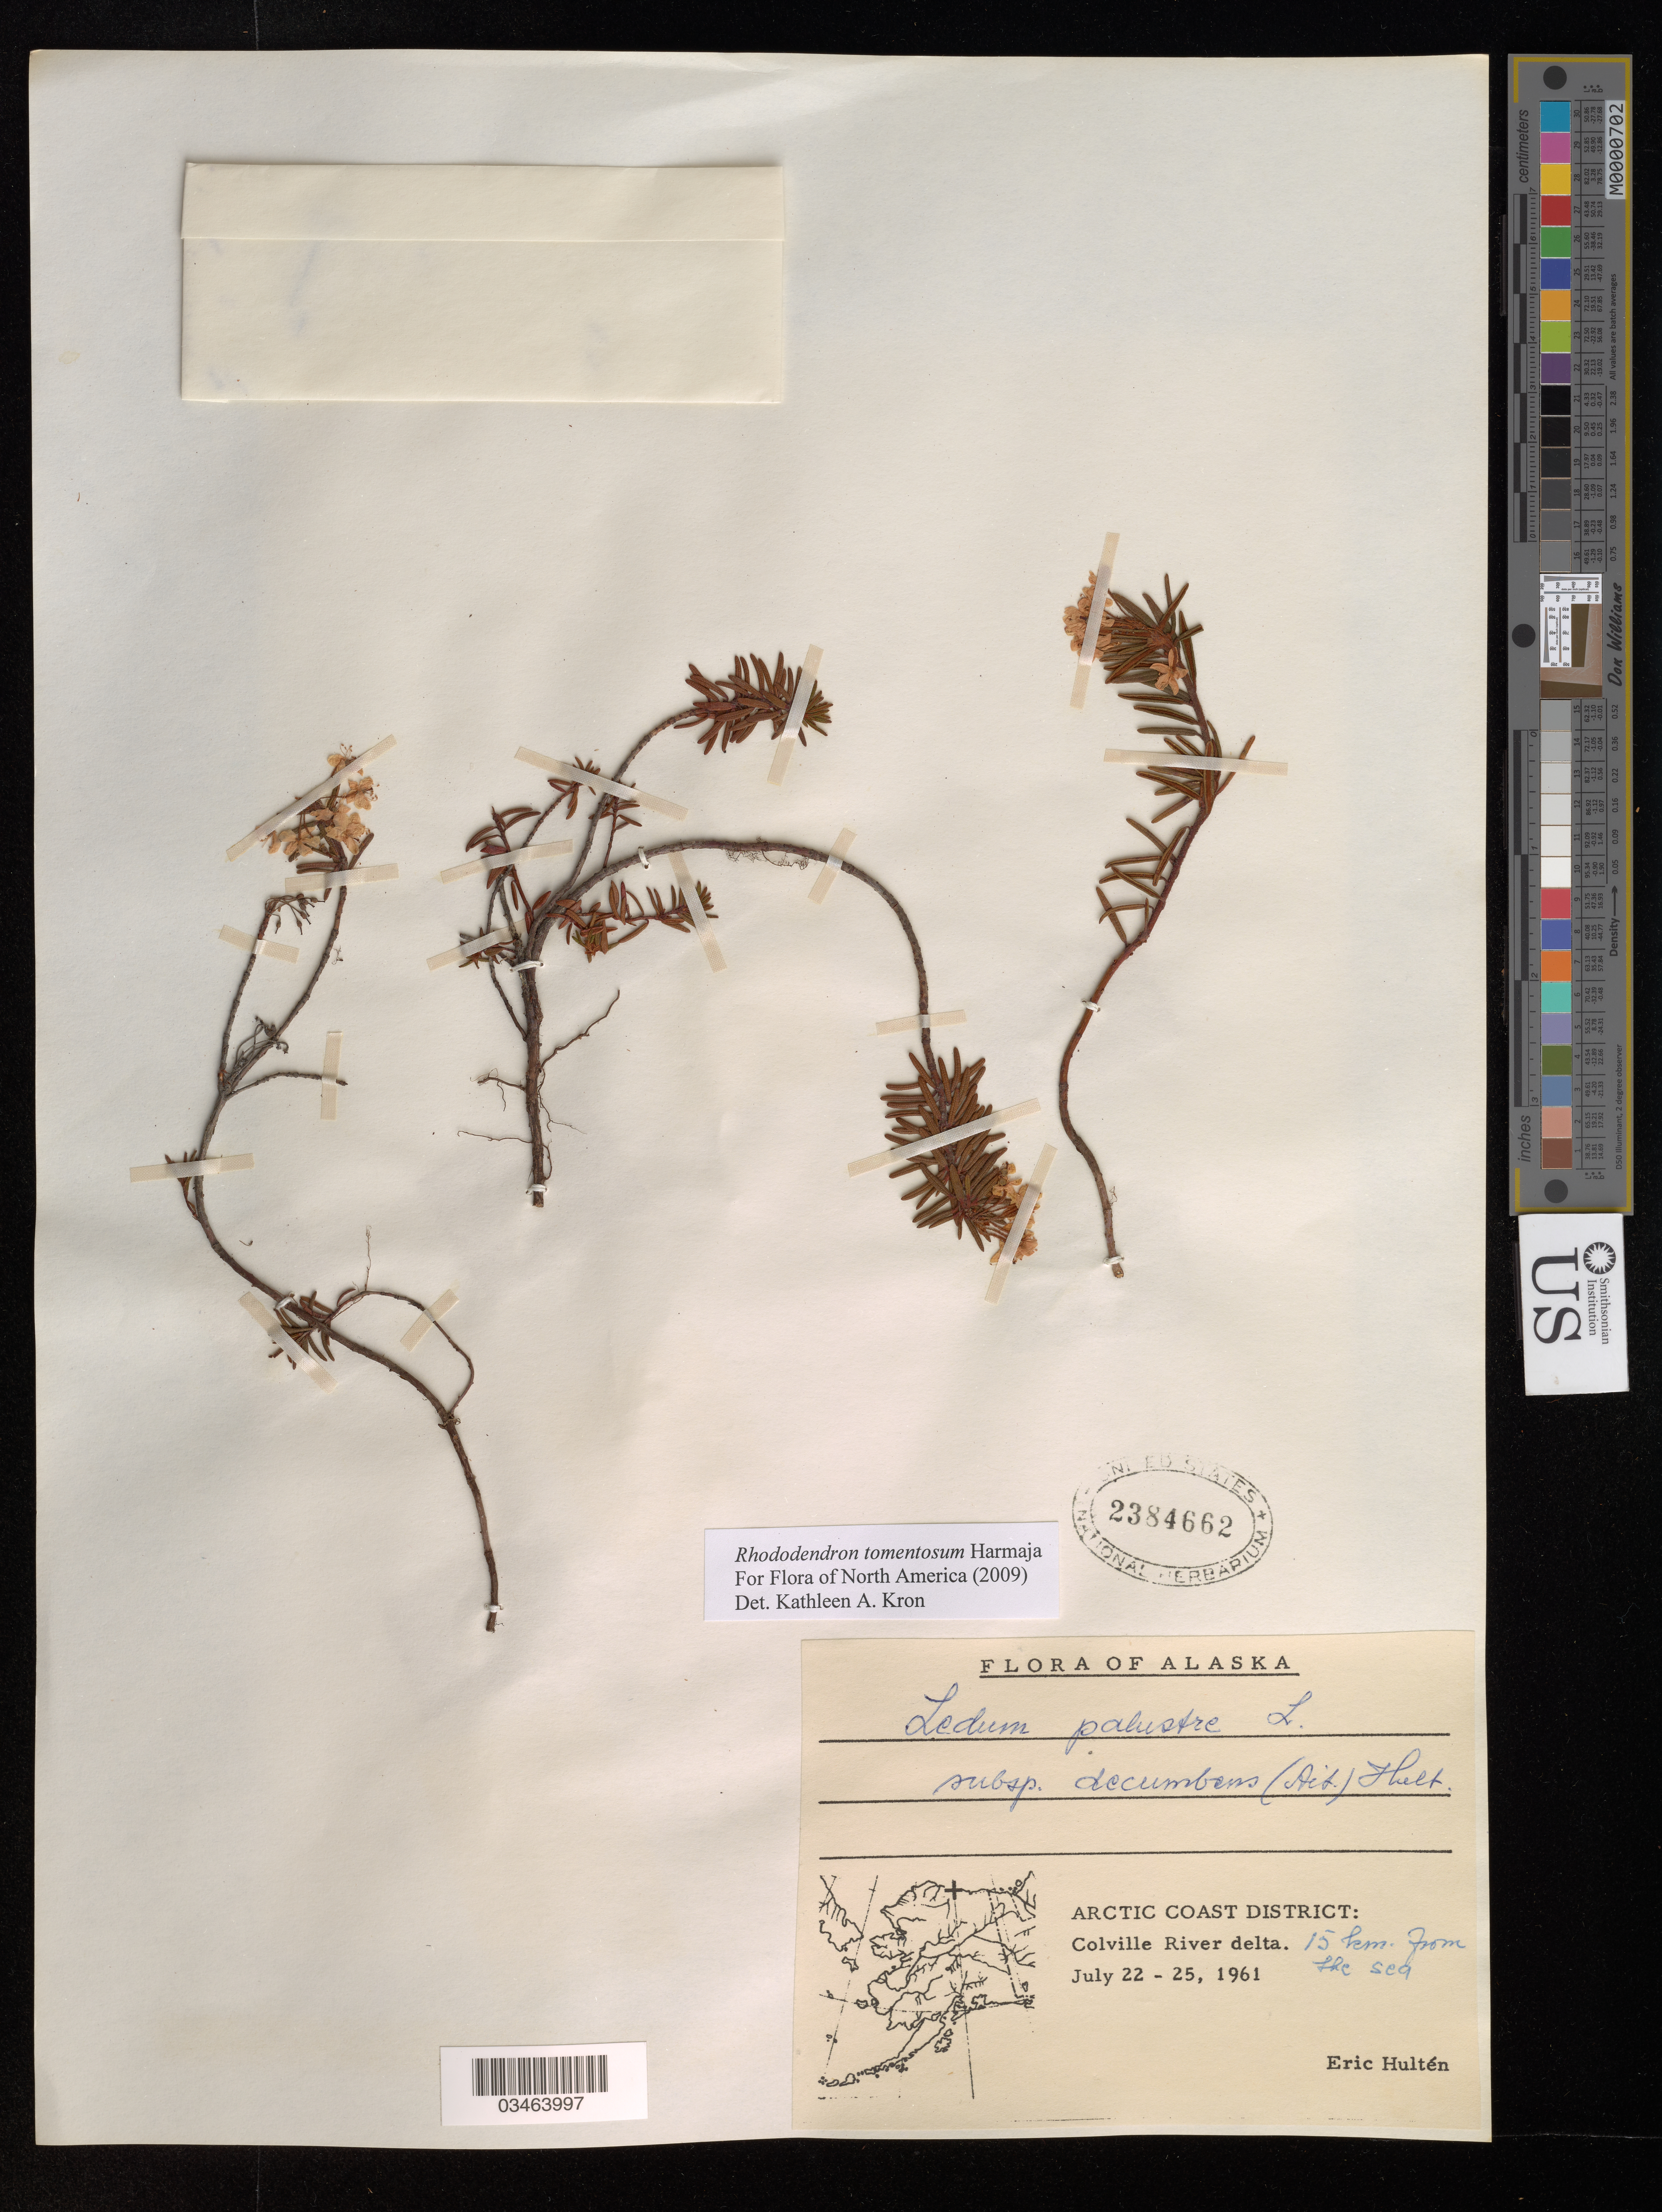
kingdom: Plantae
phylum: Tracheophyta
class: Magnoliopsida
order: Ericales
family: Ericaceae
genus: Rhododendron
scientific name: Rhododendron tomentosum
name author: Harmaja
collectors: E. Hultén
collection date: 1961-07-22/1961-07-25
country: United States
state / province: Alaska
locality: Arctic Coast District: Colville River delta. 15 km. from the sea.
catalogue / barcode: US 2384662